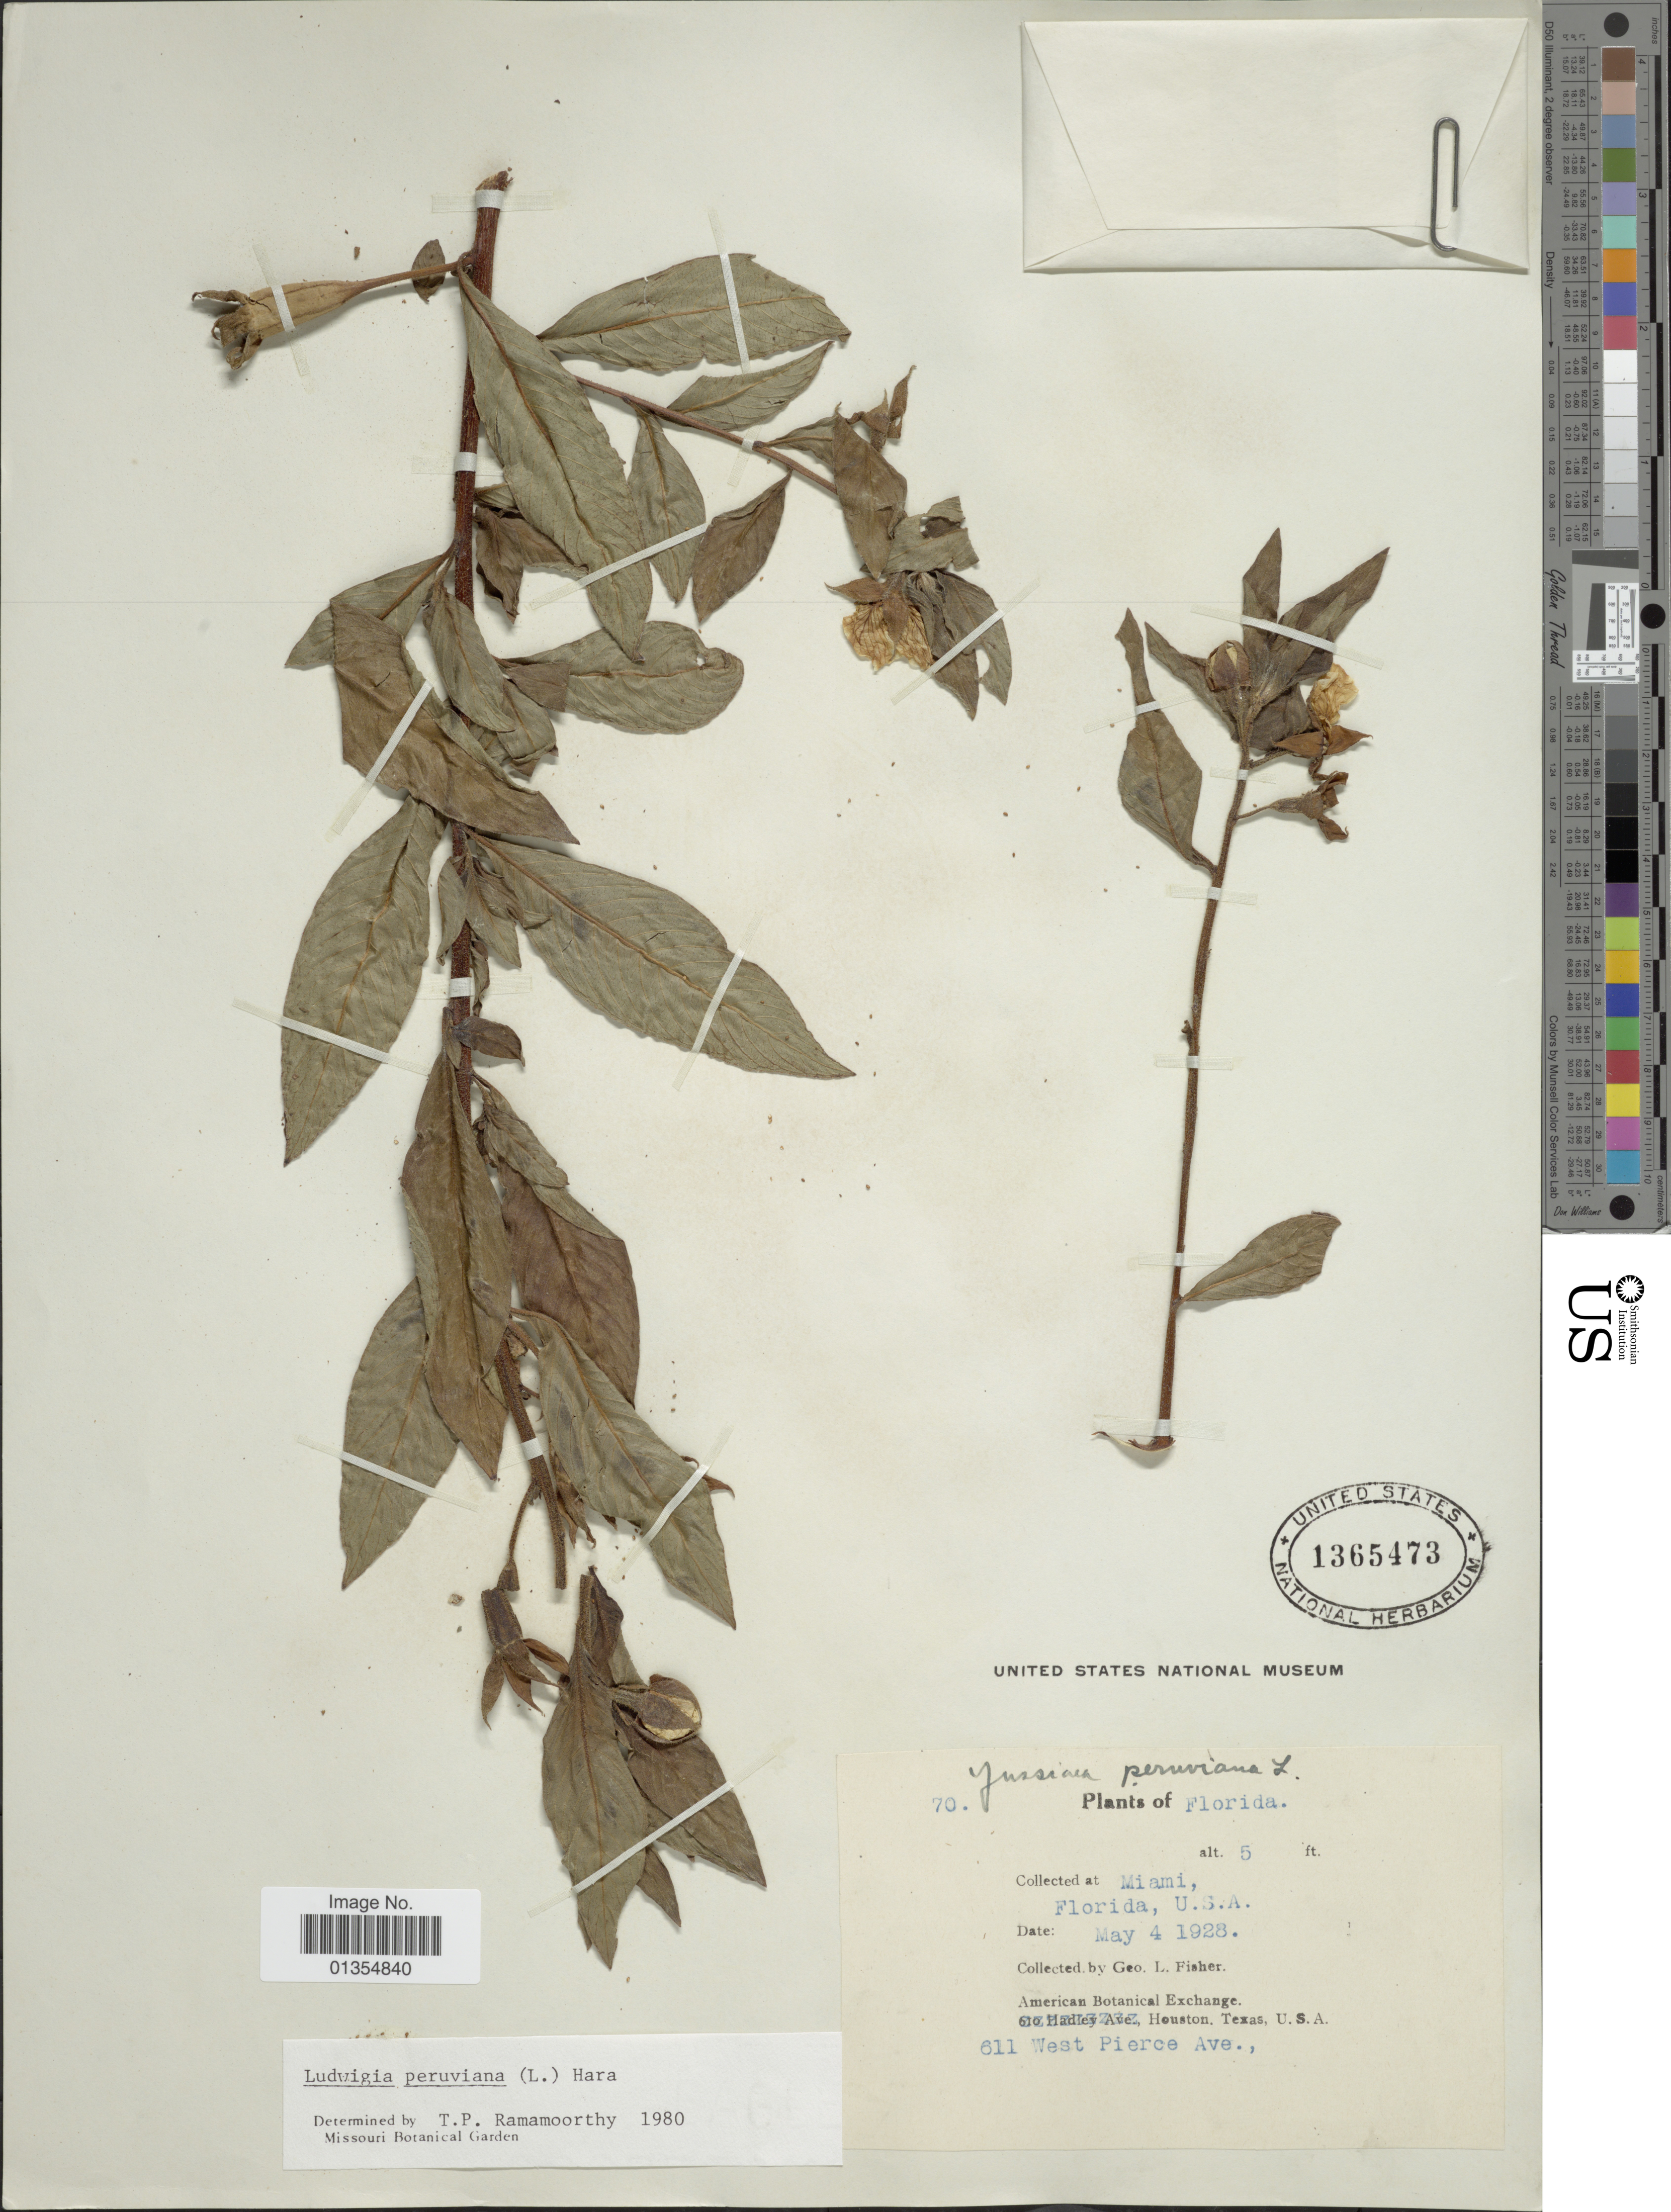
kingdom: Plantae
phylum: Tracheophyta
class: Magnoliopsida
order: Myrtales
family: Onagraceae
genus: Ludwigia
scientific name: Ludwigia peruviana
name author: (L.) H. Hara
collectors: G. L. Fisher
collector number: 70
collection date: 1928-05-04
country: United States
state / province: Florida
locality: Miami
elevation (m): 2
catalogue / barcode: US 1365473